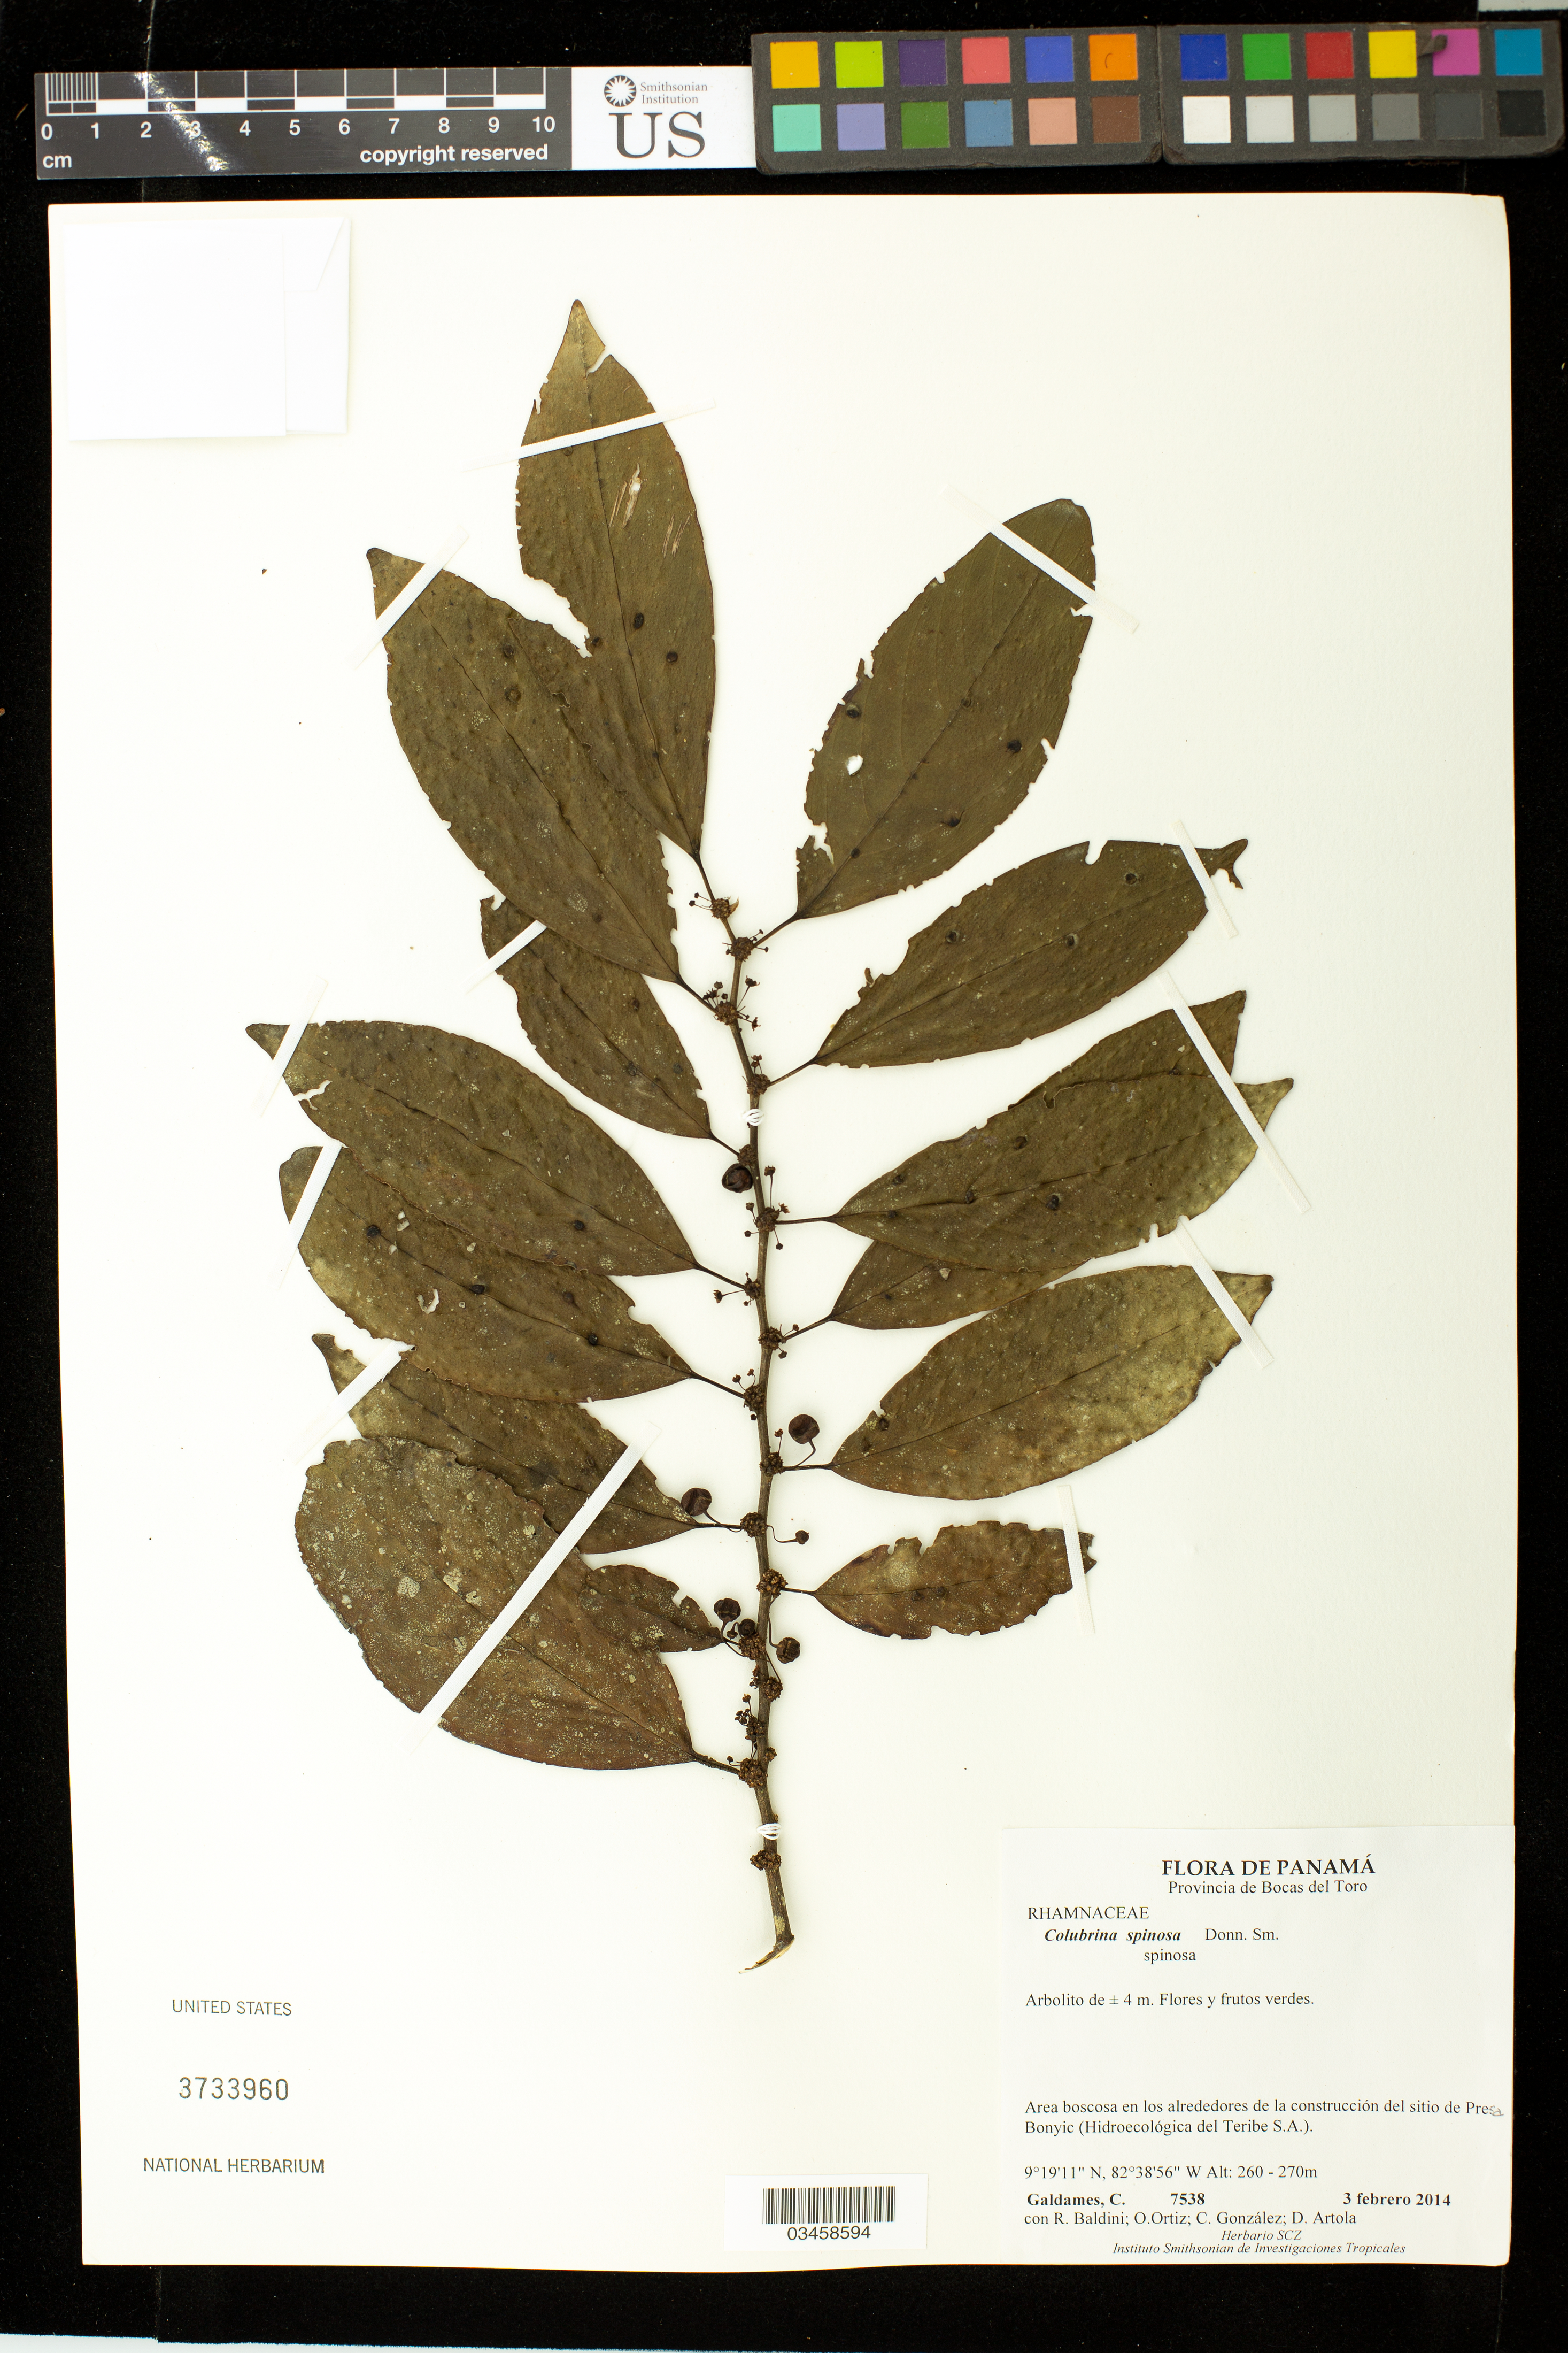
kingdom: Plantae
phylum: Tracheophyta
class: Magnoliopsida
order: Rosales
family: Rhamnaceae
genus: Colubrina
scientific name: Colubrina spinosa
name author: Donn. Sm.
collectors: C. Galdames, R. Baldini, O. O. Ortiz, C. Gonzalez & D. Artola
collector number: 7538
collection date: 2014-02-03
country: Panama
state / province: Bocas del Toro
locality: Pres Bonyic (Hidroecológica del Teribe S.A.)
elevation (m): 260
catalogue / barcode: US 3733960